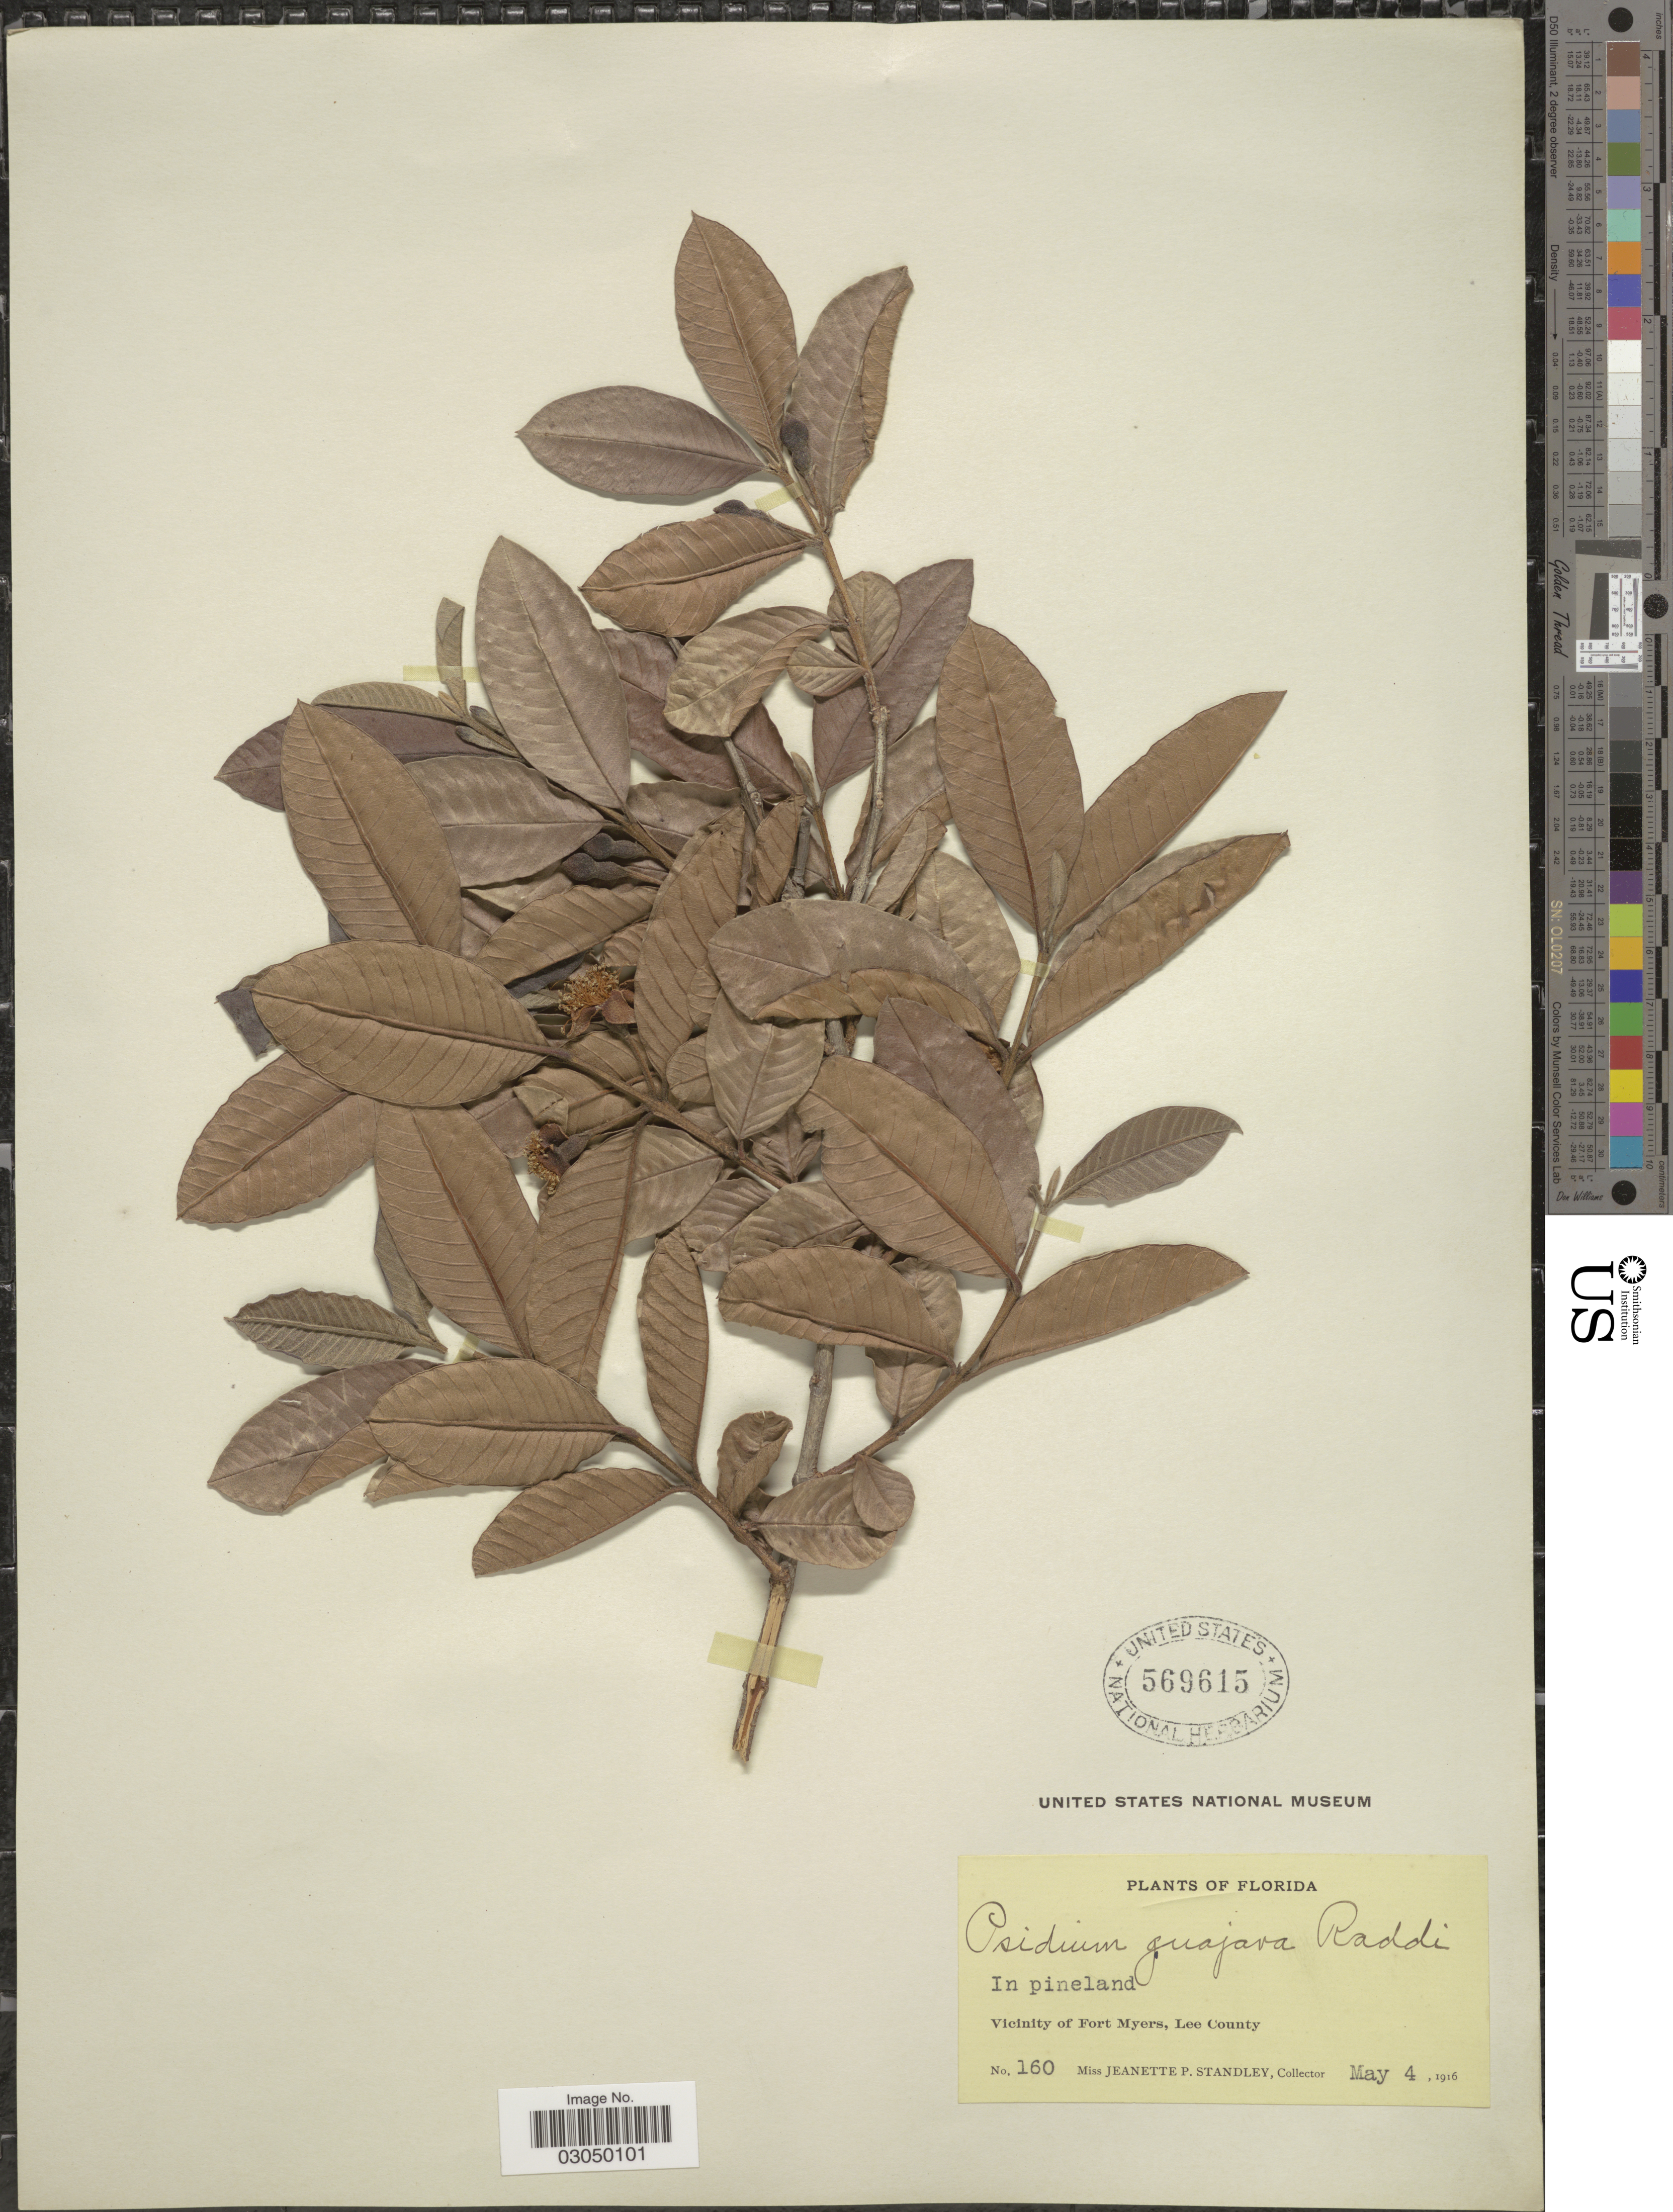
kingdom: Plantae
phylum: Tracheophyta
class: Magnoliopsida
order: Myrtales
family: Myrtaceae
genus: Psidium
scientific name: Psidium guayava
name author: Raddi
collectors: J. P. Standley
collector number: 160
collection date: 1916-05-04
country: United States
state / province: Florida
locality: Vicinity of Fort Myers, Lee County.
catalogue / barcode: US 569615